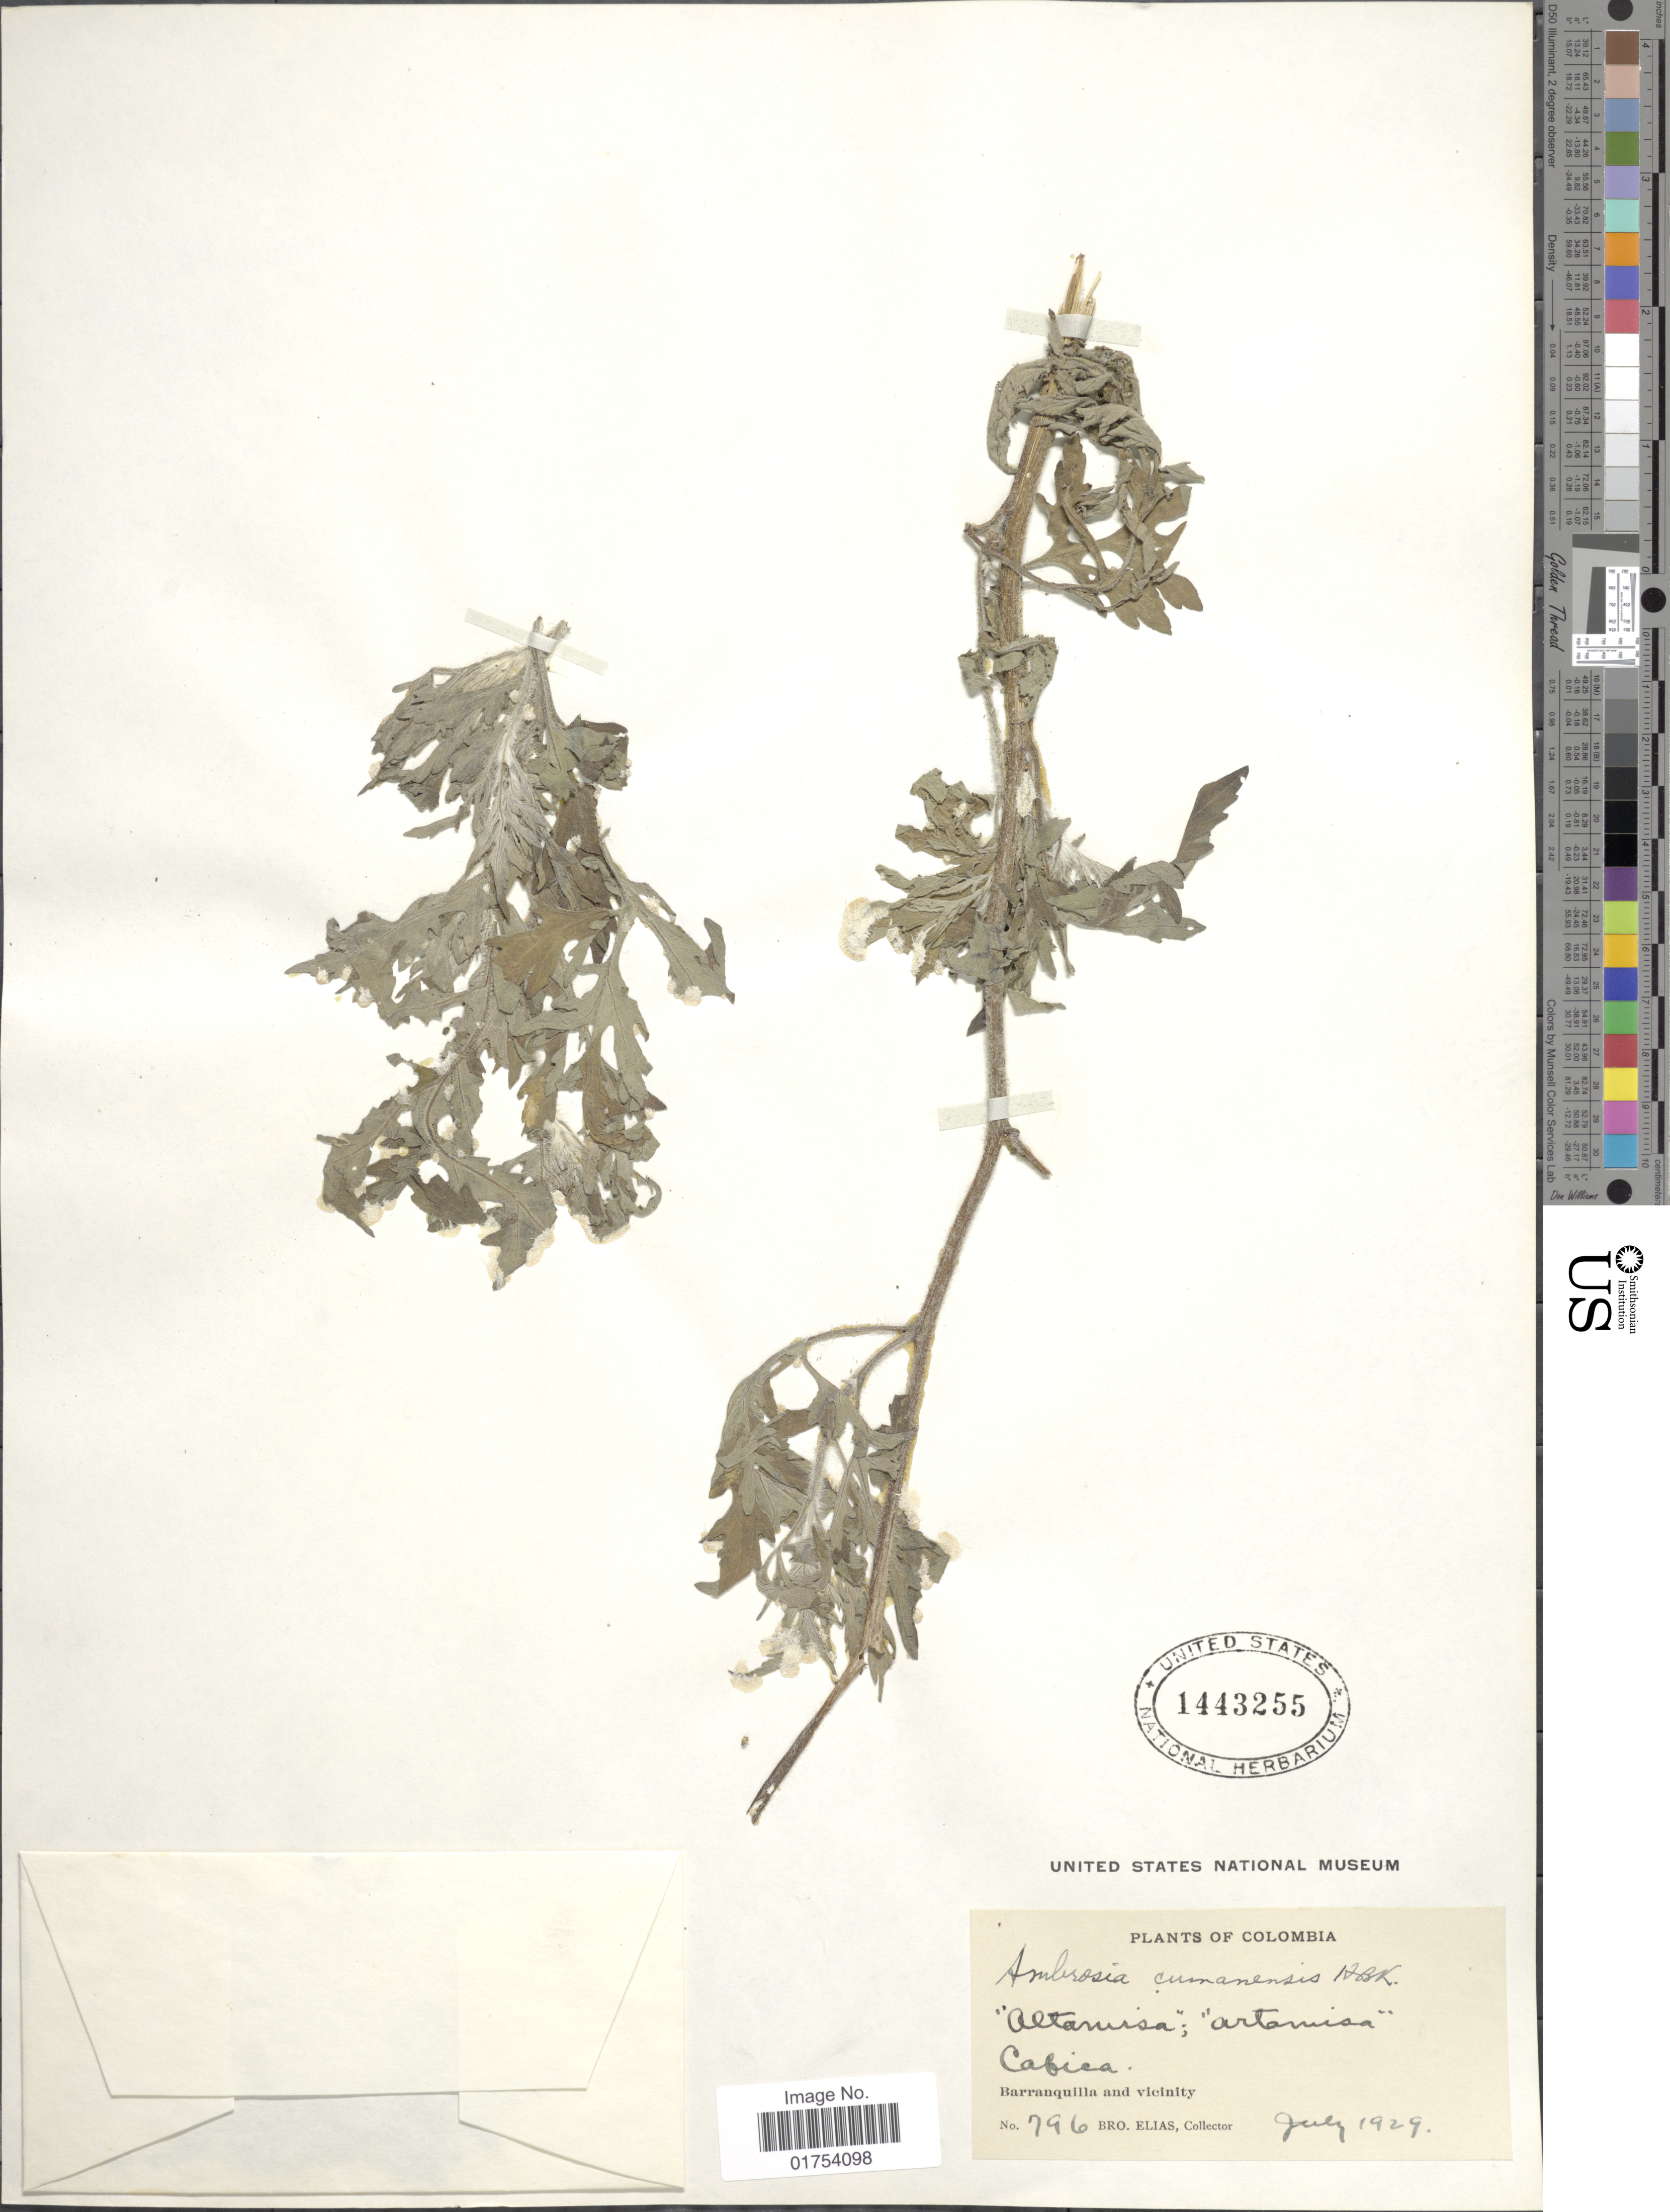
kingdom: Plantae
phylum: Tracheophyta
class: Magnoliopsida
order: Asterales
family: Asteraceae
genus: Ambrosia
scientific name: Ambrosia peruviana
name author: Willd.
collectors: Bro. Elias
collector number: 796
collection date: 1929-07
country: Colombia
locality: Cabica, Barranquilla and vicinity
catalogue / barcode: US 1443255